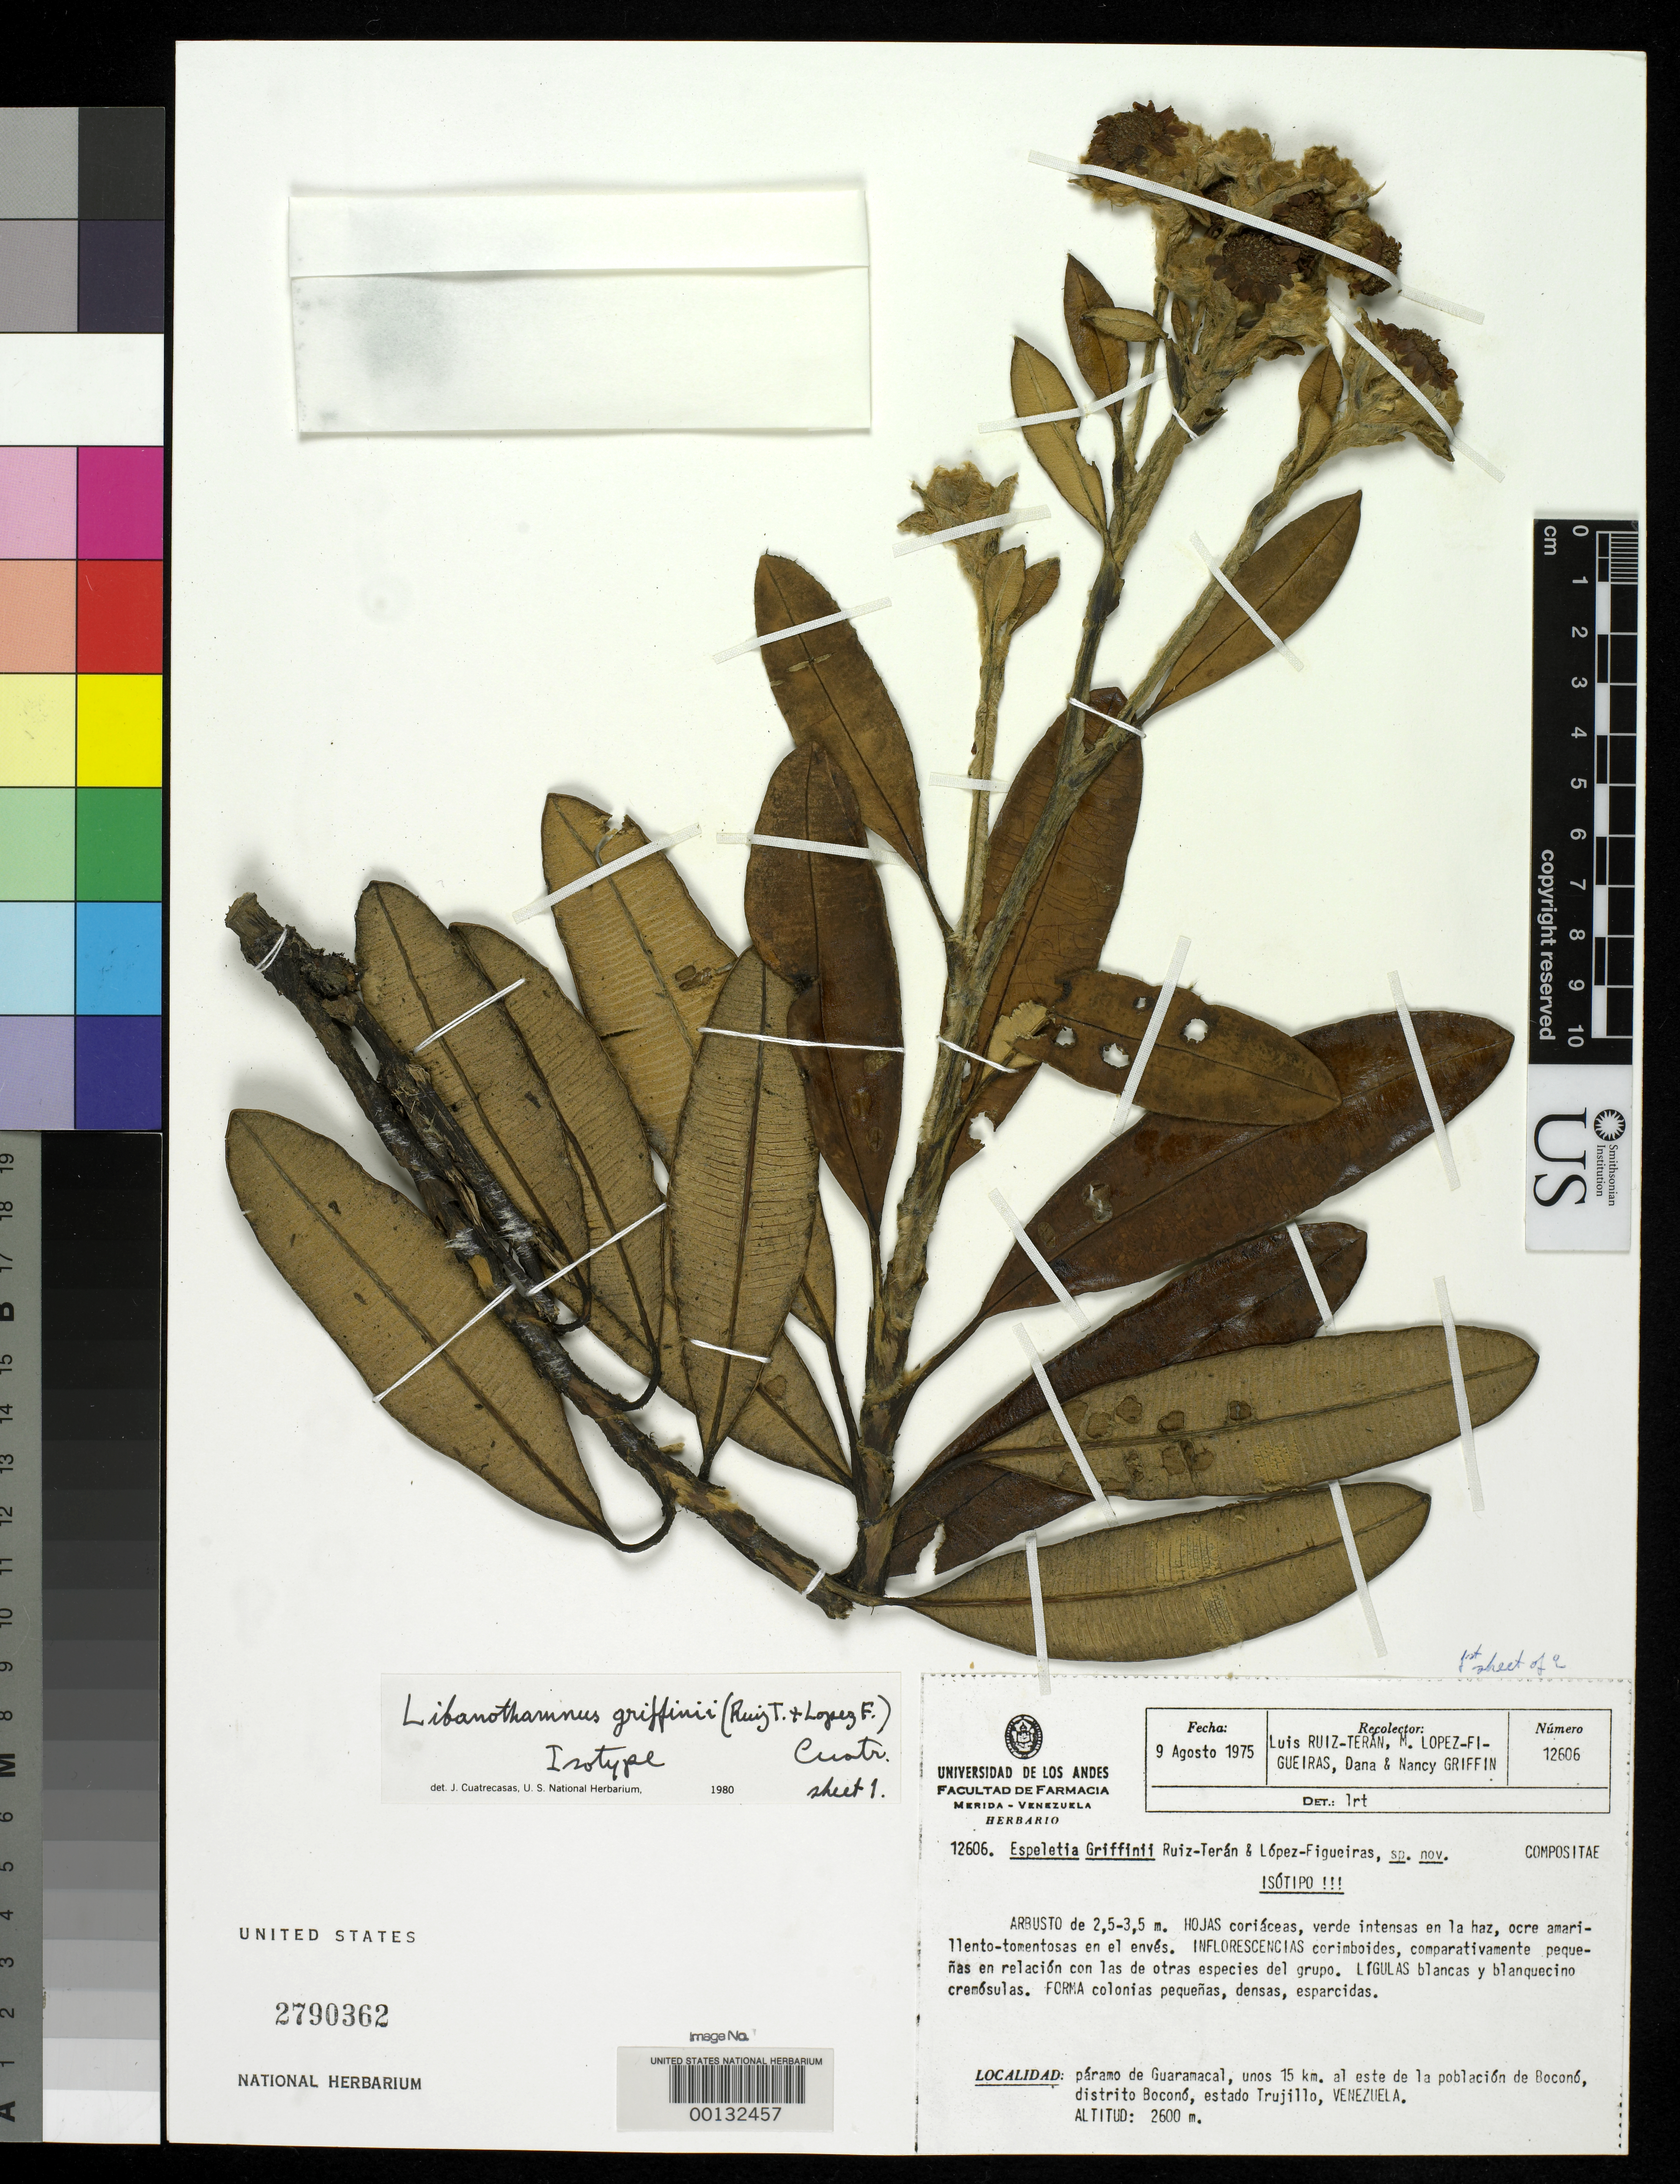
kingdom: Plantae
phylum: Tracheophyta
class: Magnoliopsida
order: Asterales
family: Asteraceae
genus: Espeletia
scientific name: Espeletia griffinii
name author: Ruíz-Terán & López Fig.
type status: Isotype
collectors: L. E. Ruíz-Terán, M. López Figueiras, D. Griffin & N. Griffin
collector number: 12606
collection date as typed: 09 Aug 1975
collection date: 1975-08-09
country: Venezuela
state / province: Trujillo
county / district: Boconó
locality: Páramo de Guaramacal, 15 km E de la poblacion de Boconó [Páramo de Guaramacal, 15 km E of the village of Boconó]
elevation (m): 2600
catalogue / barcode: US 2790362